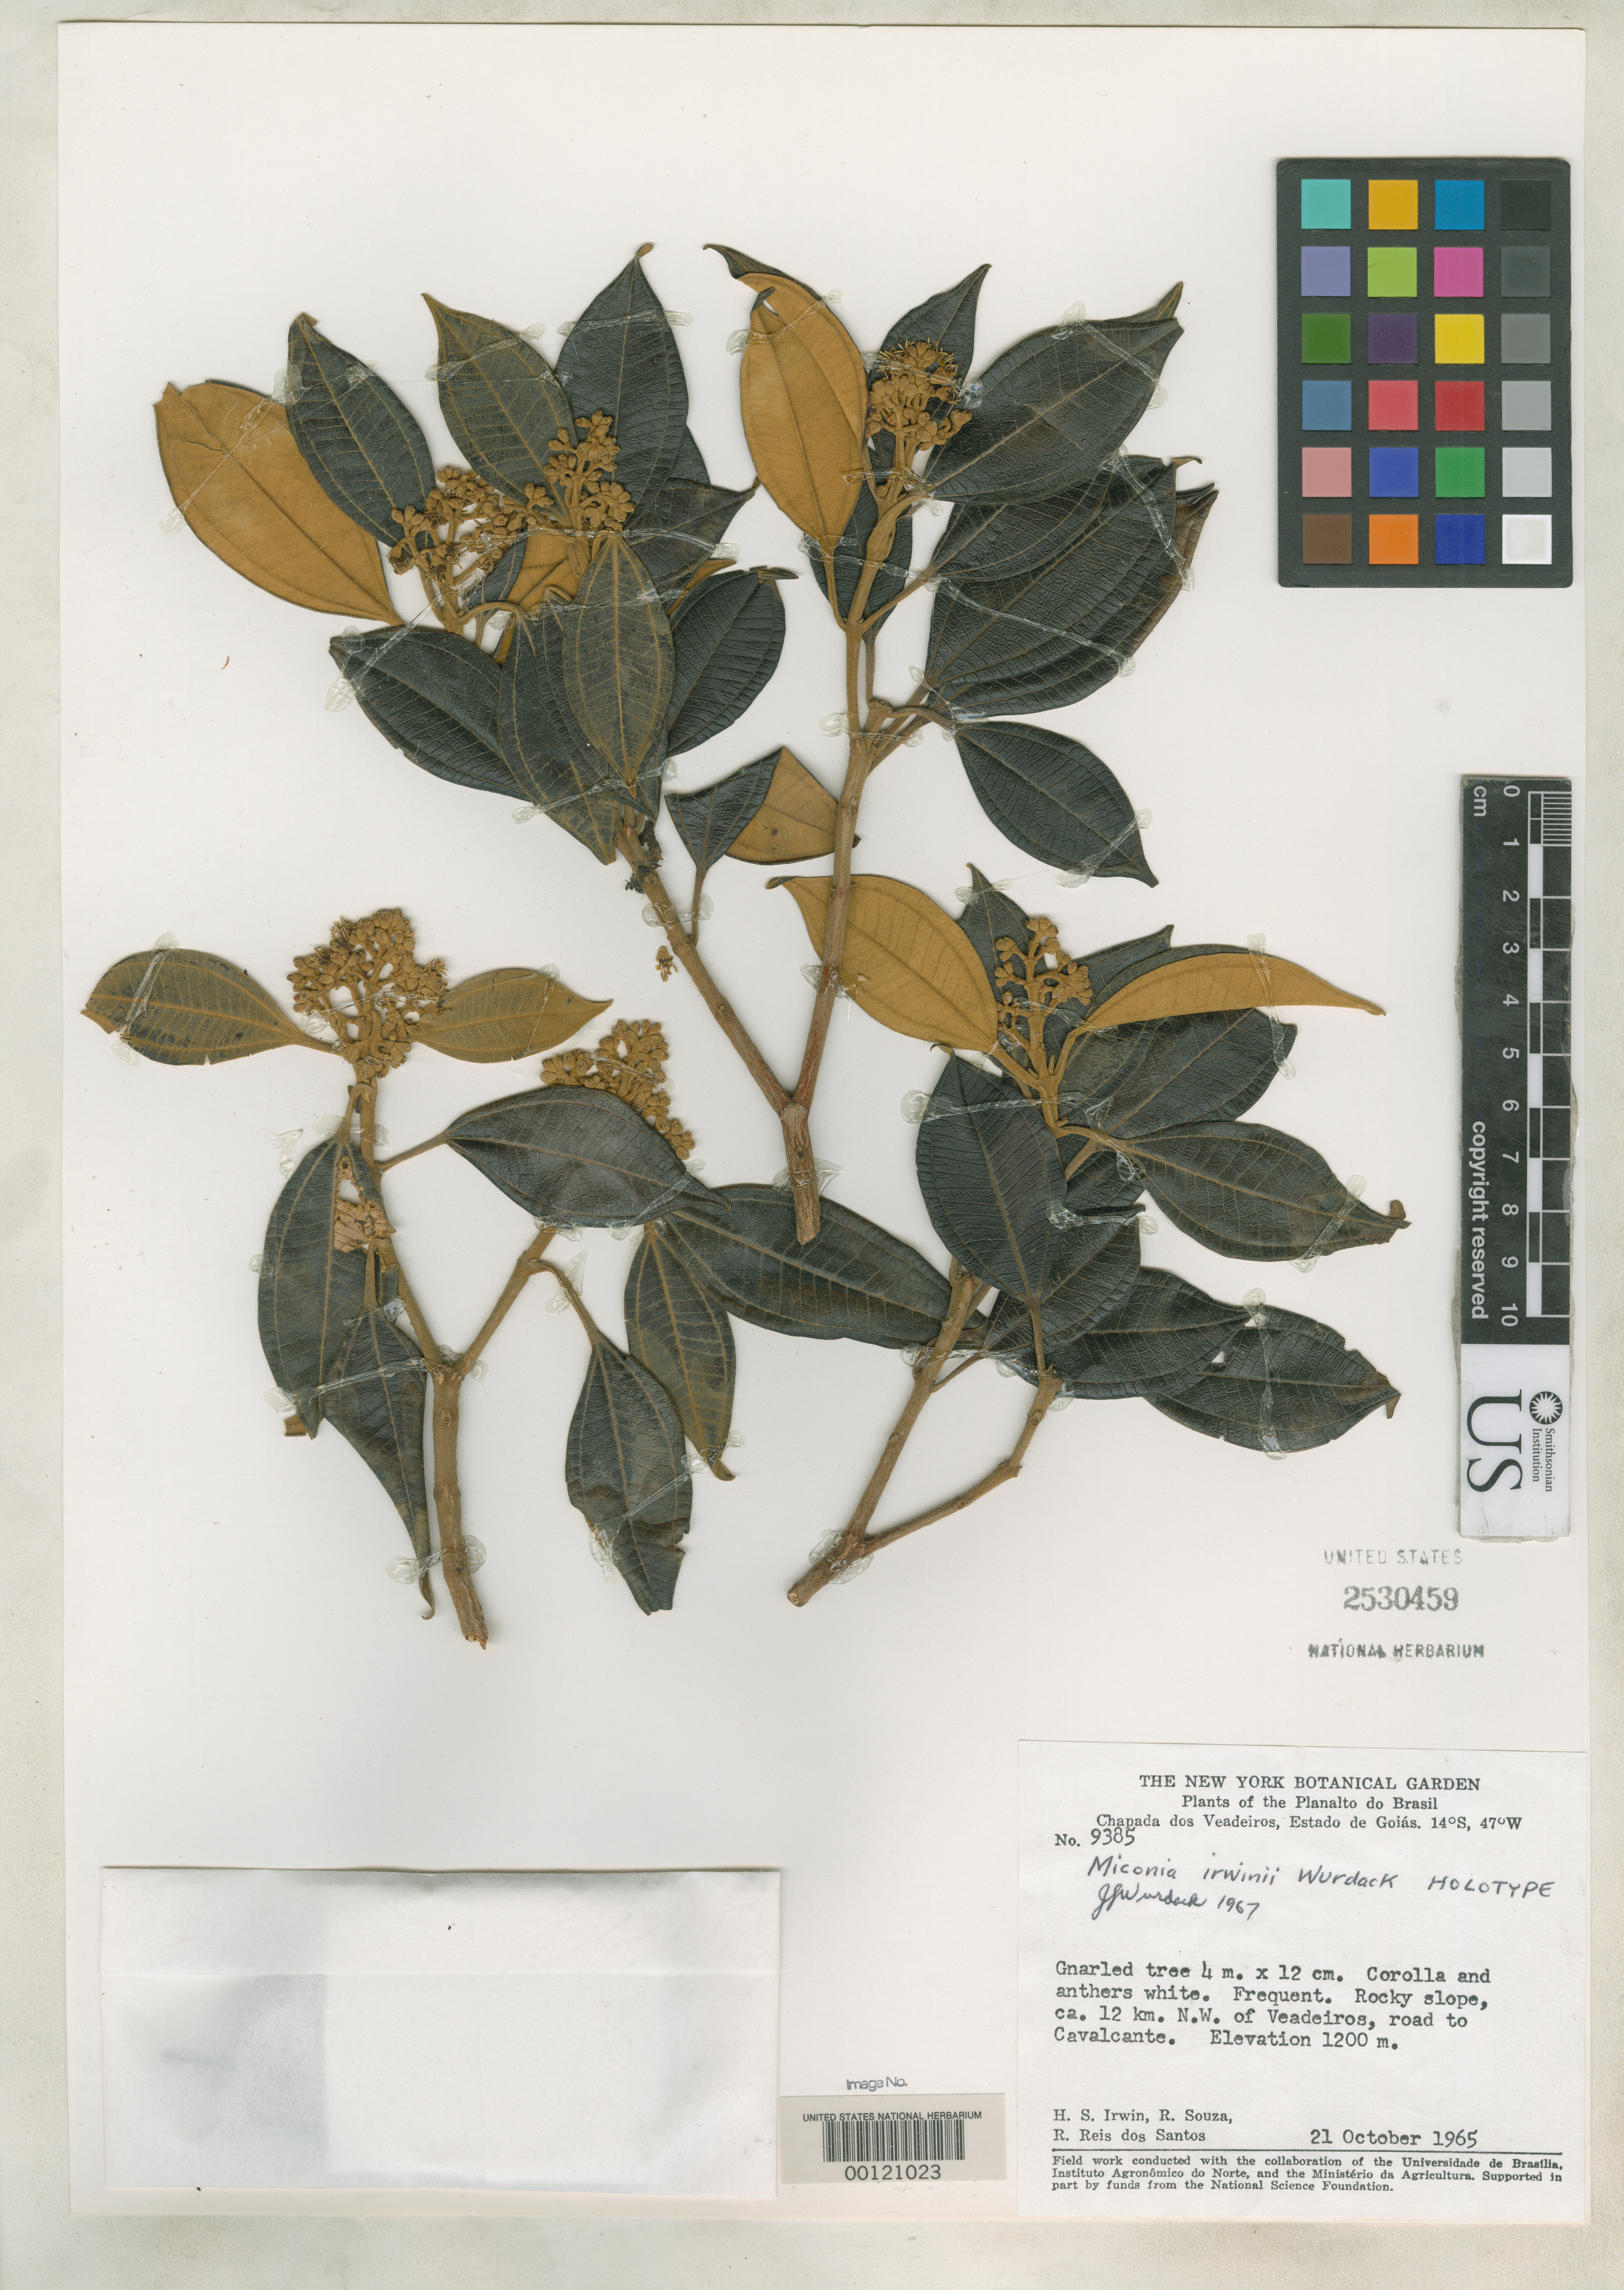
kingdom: Plantae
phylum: Tracheophyta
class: Magnoliopsida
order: Myrtales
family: Melastomataceae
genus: Miconia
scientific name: Miconia irwinii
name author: Wurdack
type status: Holotype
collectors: H. Irwin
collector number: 9385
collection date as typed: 21 Oct 1965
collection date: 1965-10-21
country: Brazil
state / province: Goiás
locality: Chapada dos Veadeiros.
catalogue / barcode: US 2530459